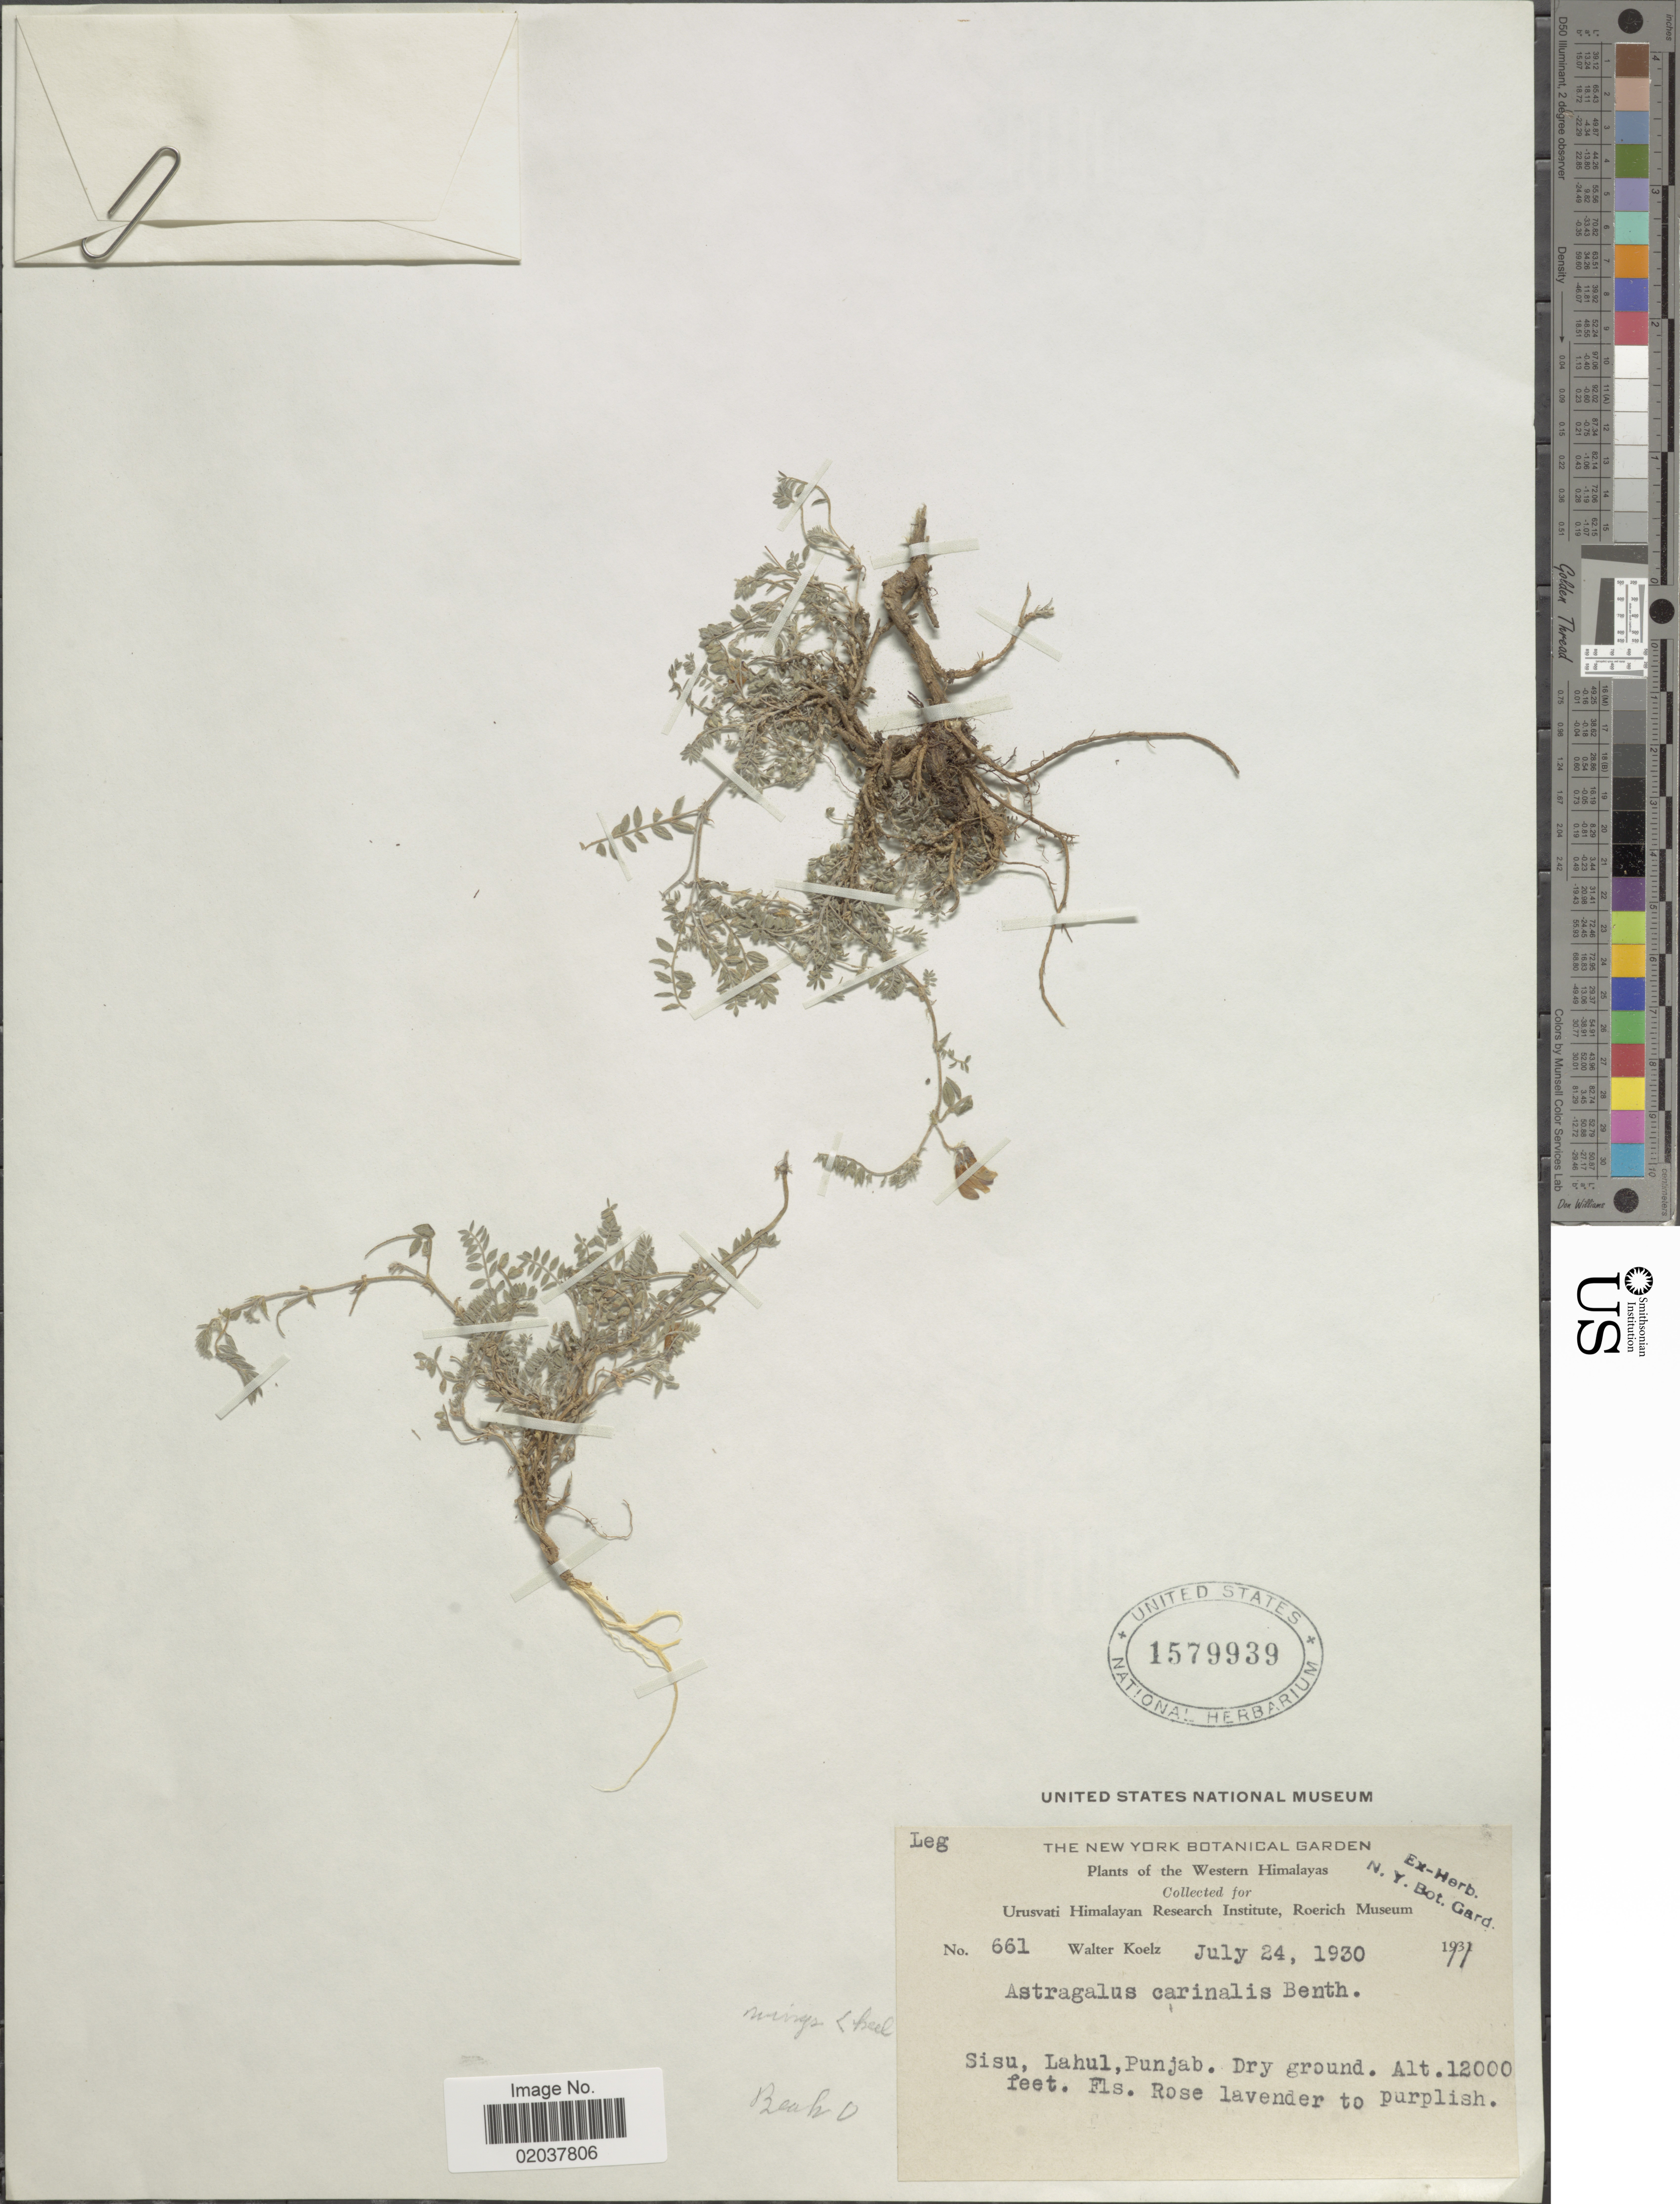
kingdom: Plantae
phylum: Tracheophyta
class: Magnoliopsida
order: Fabales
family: Fabaceae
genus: Astragalus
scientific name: Astragalus carinalis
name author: Benth. & Bunge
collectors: W. N. Koelz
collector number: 6661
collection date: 1930-07-24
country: India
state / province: Punjab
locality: Western Himalayas, Sisu, Lahul, Punjab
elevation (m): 3658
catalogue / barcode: US 1579939